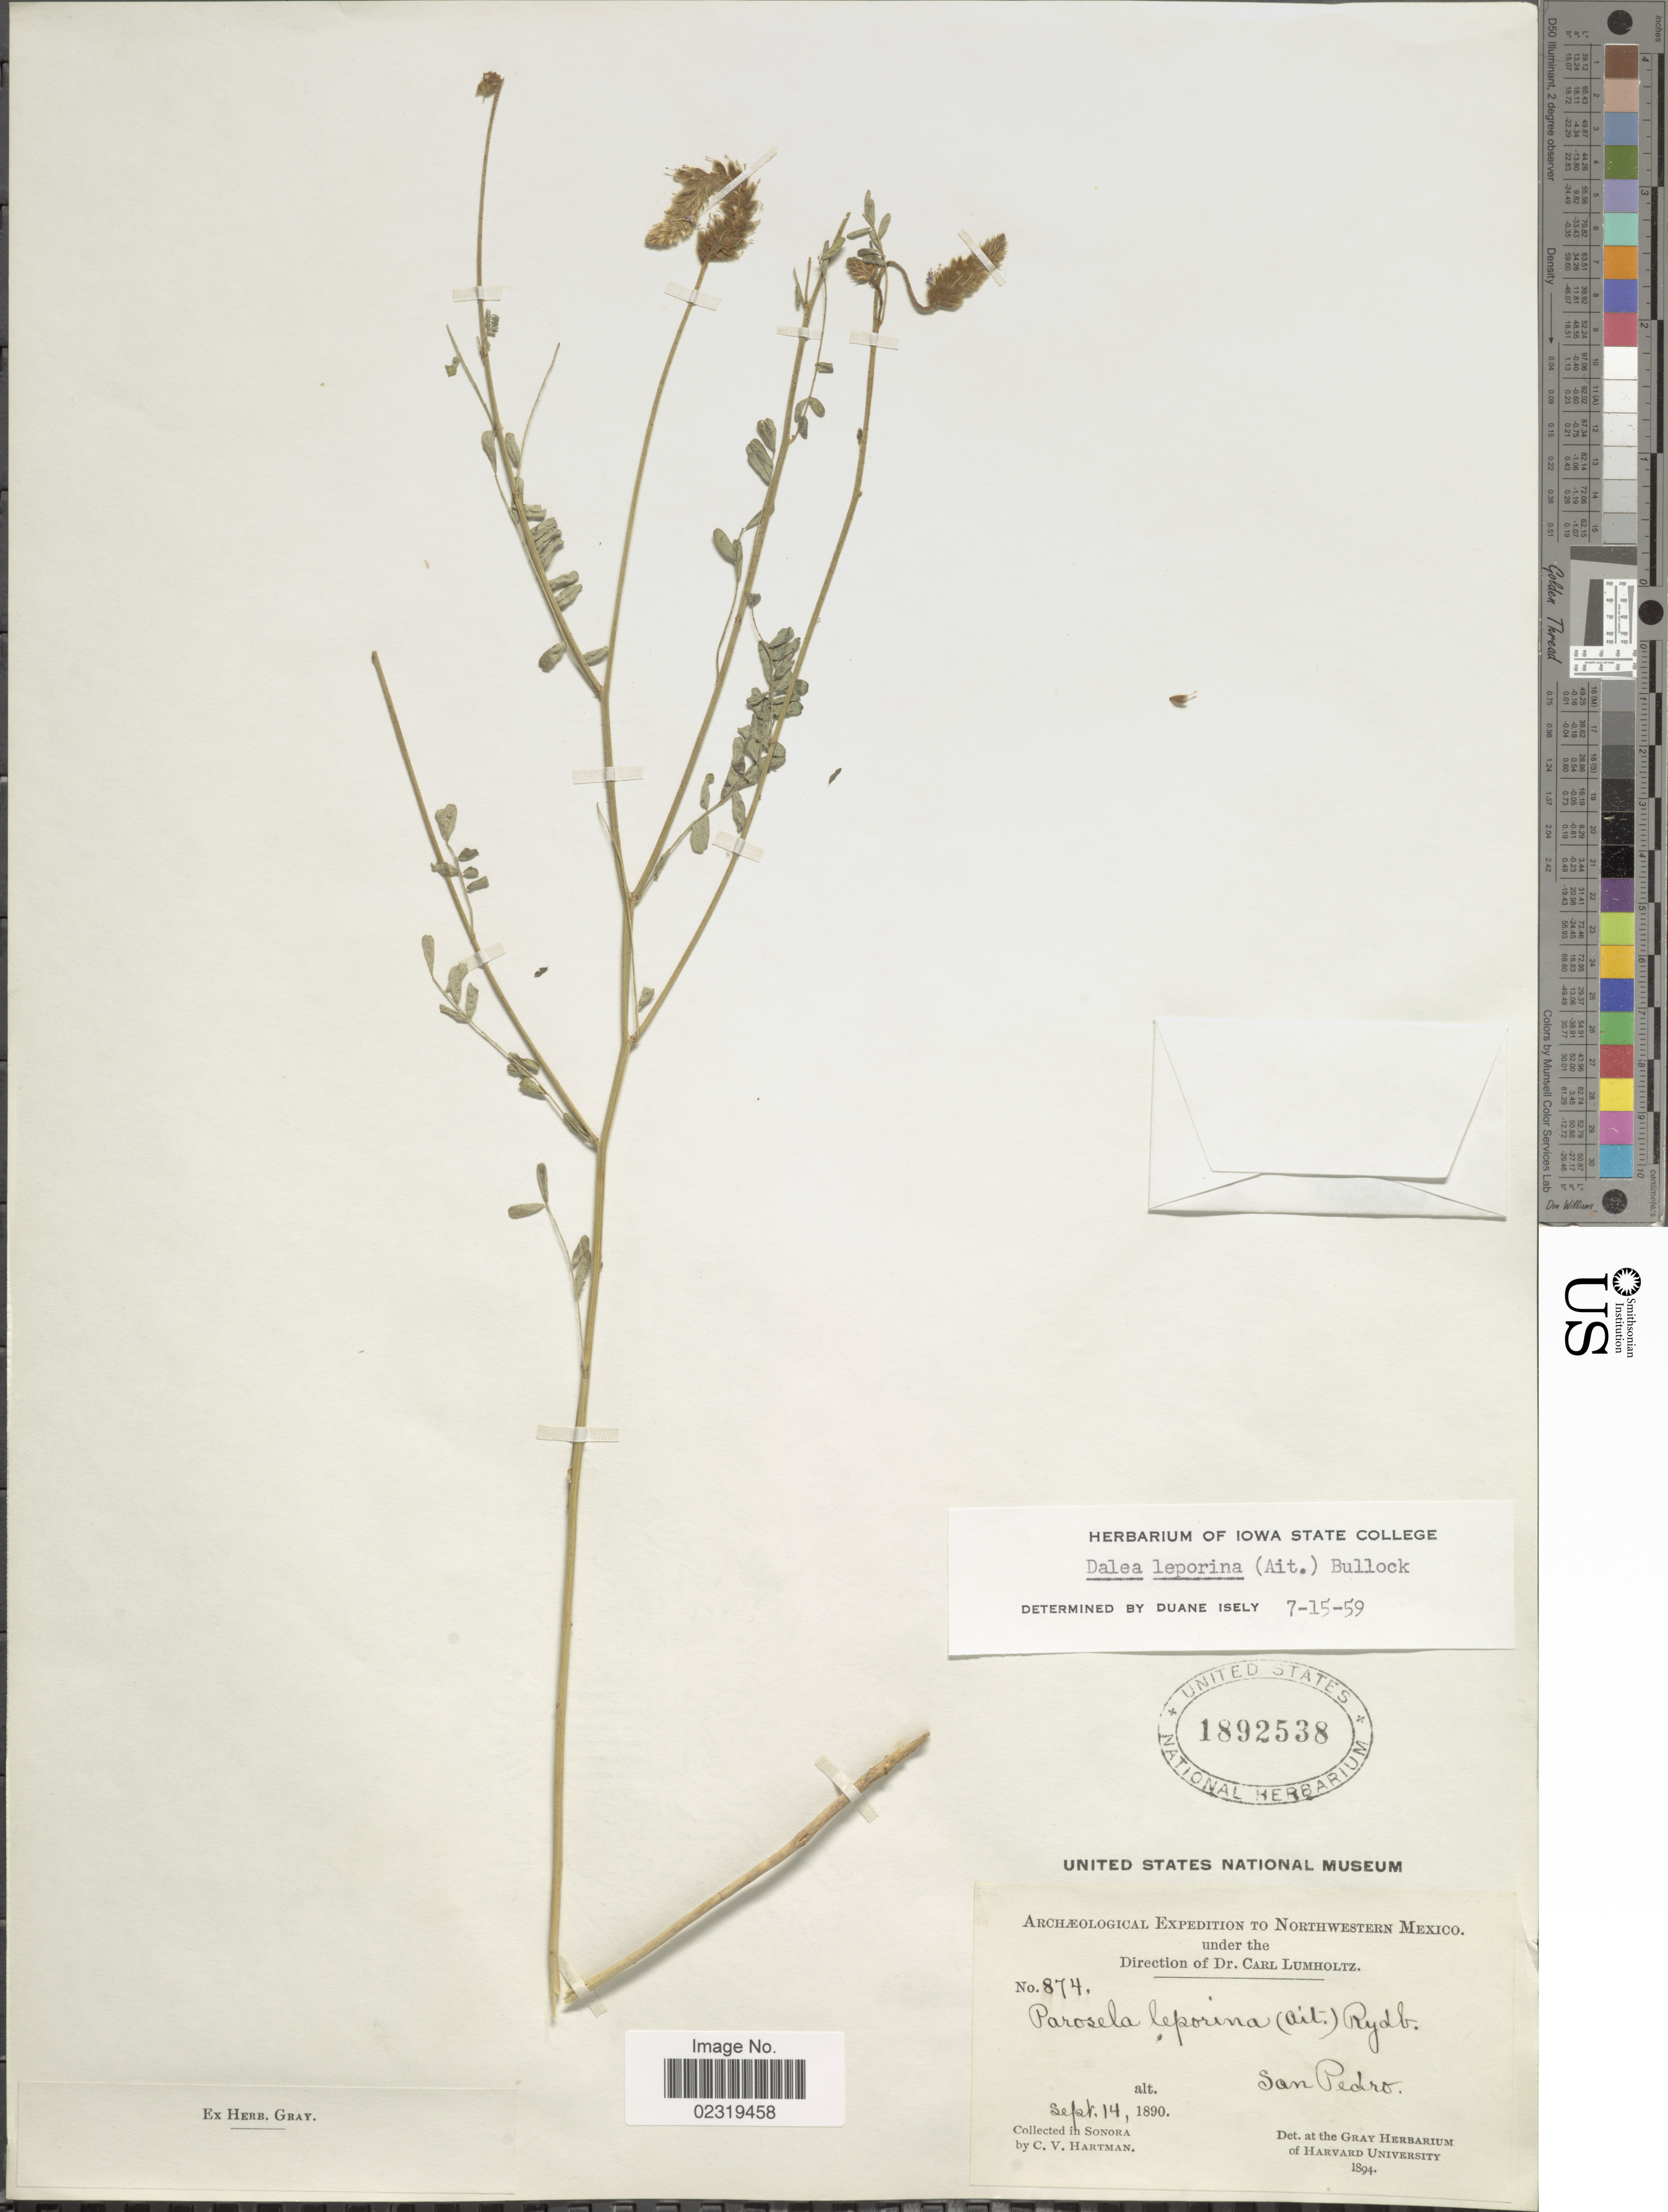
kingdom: Plantae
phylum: Tracheophyta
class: Magnoliopsida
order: Fabales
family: Fabaceae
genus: Dalea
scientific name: Dalea leporina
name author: (Aiton) Bullock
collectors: C. V. Hartman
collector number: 874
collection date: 1890-09-14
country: Mexico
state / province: Sonora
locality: Northwestern Mexico, San Pedro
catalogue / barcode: US 1892538